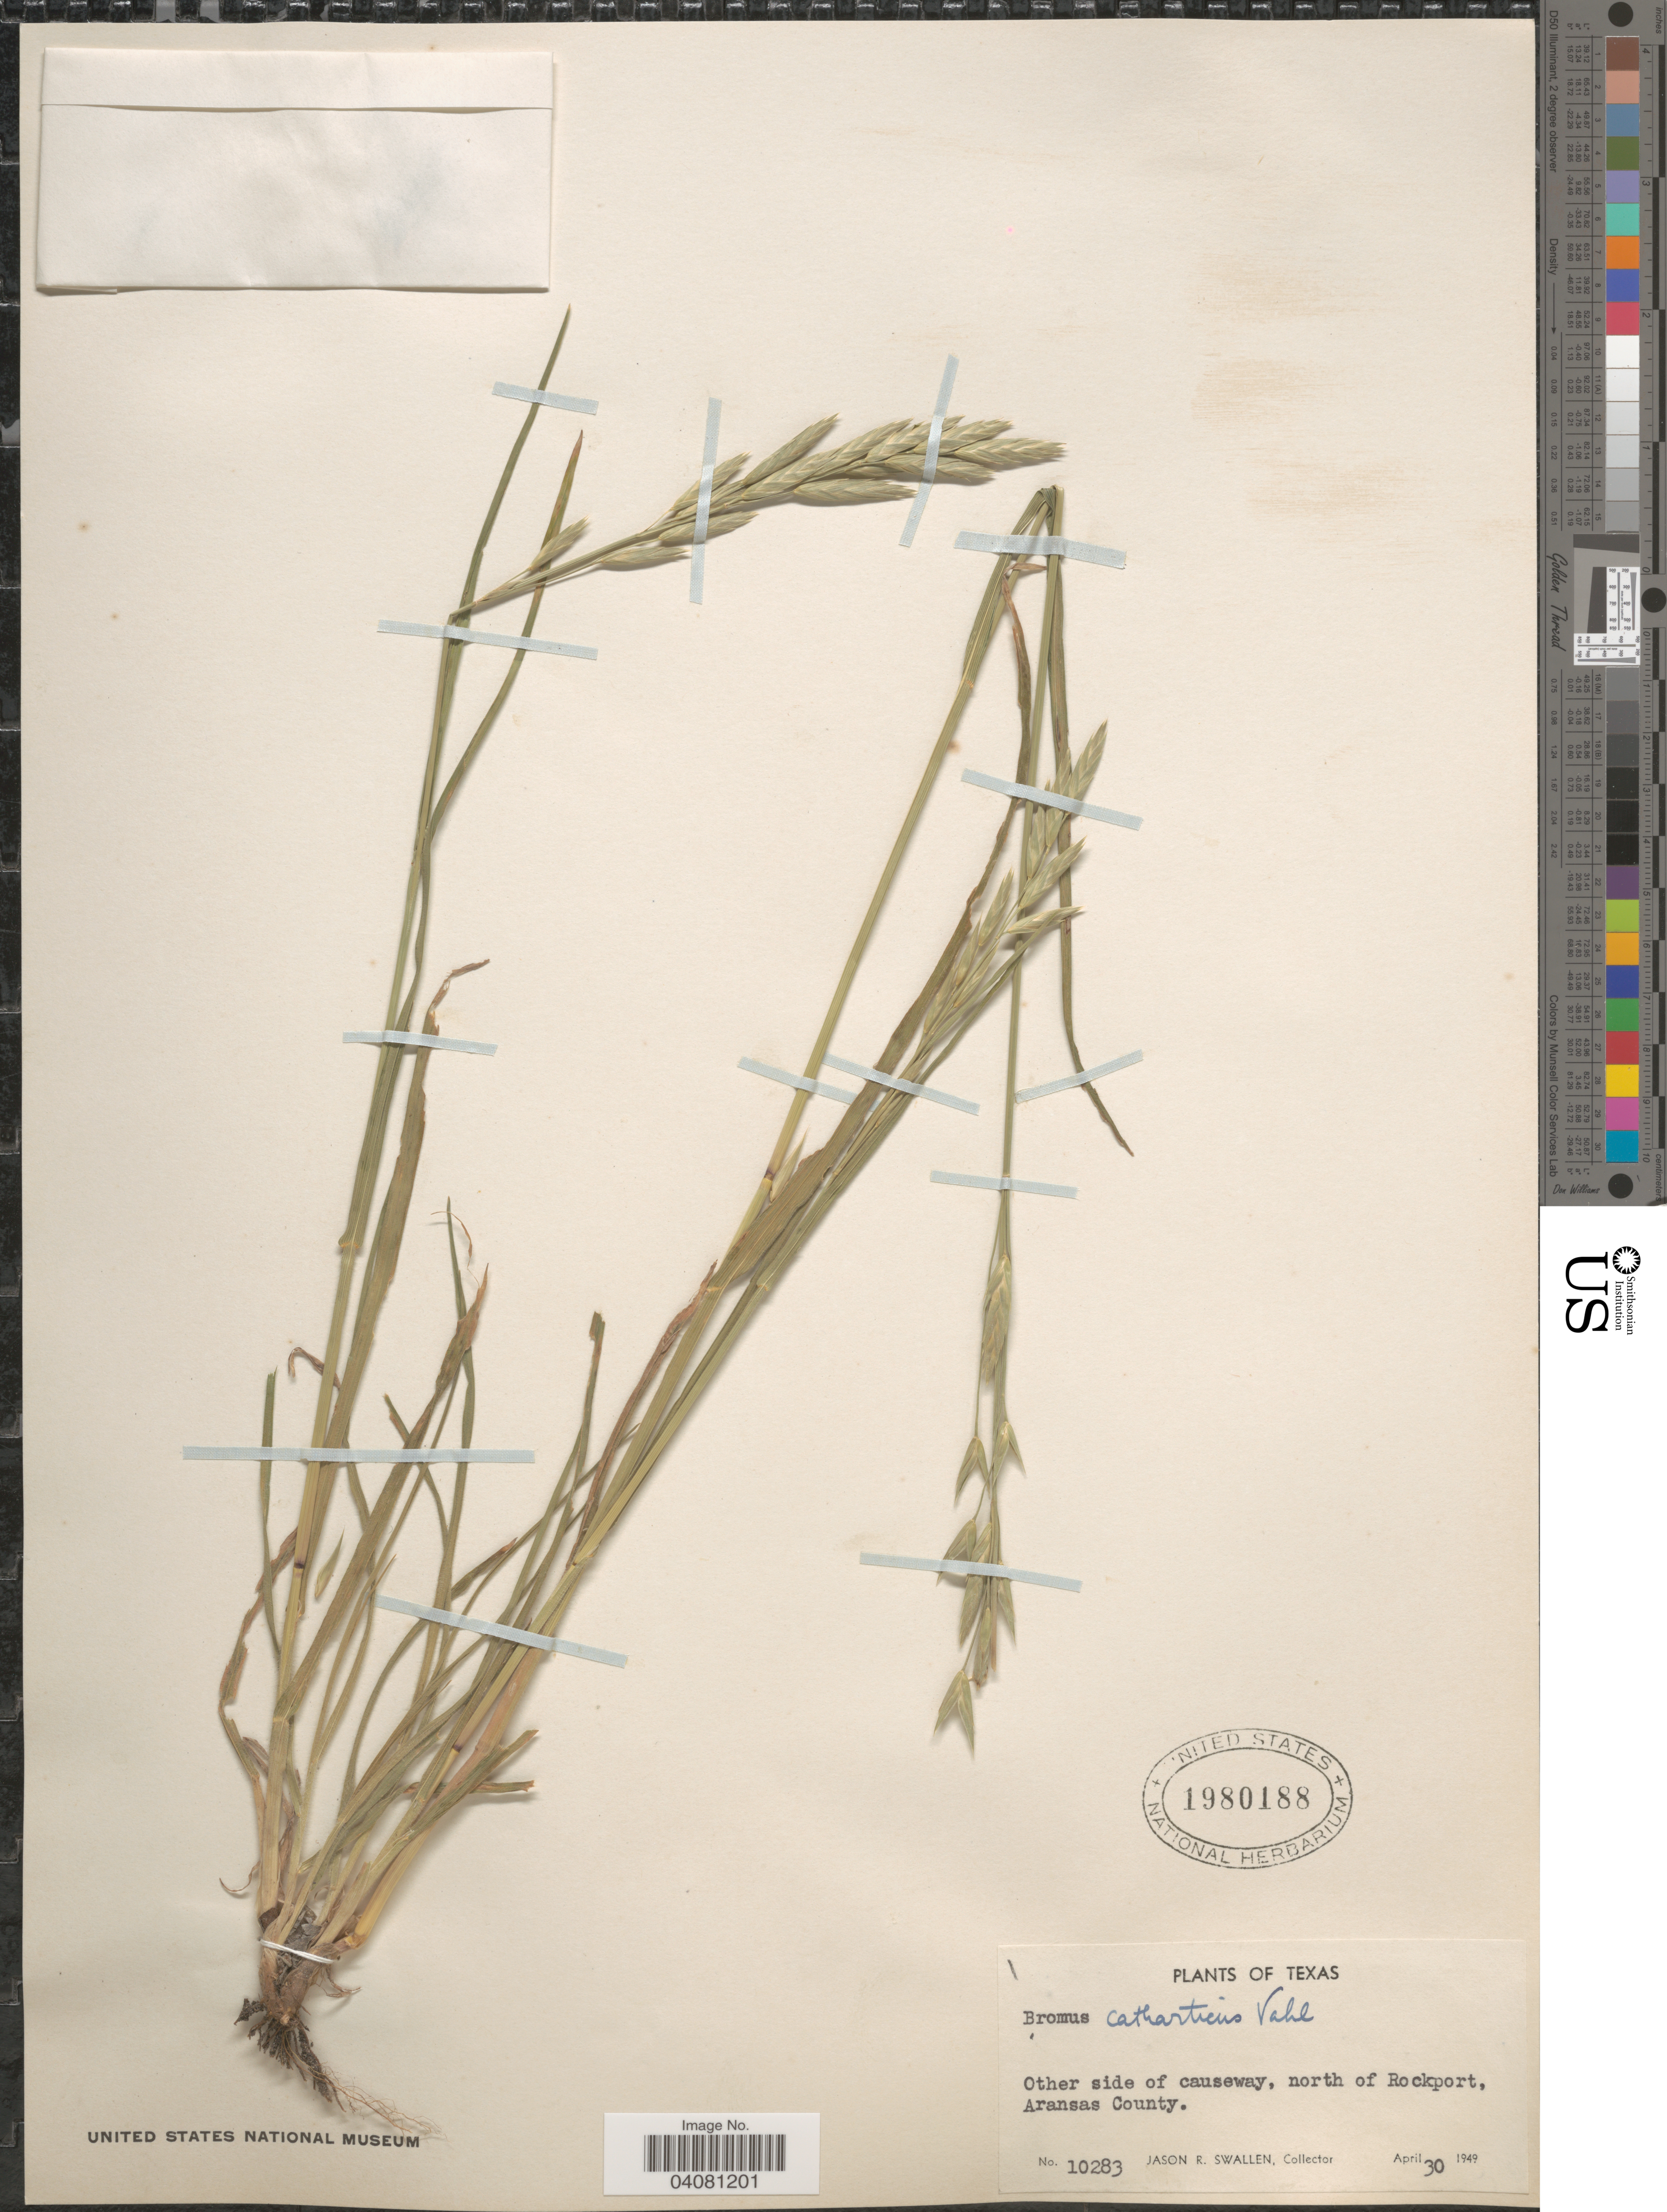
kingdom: Plantae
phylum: Tracheophyta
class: Liliopsida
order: Poales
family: Poaceae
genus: Bromus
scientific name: Bromus catharticus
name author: Vahl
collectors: J. R. Swallen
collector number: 10283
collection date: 1949-04-30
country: United States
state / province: Texas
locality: Other side of causeway, north of Rockport, Aransas County.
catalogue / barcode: US 1980188